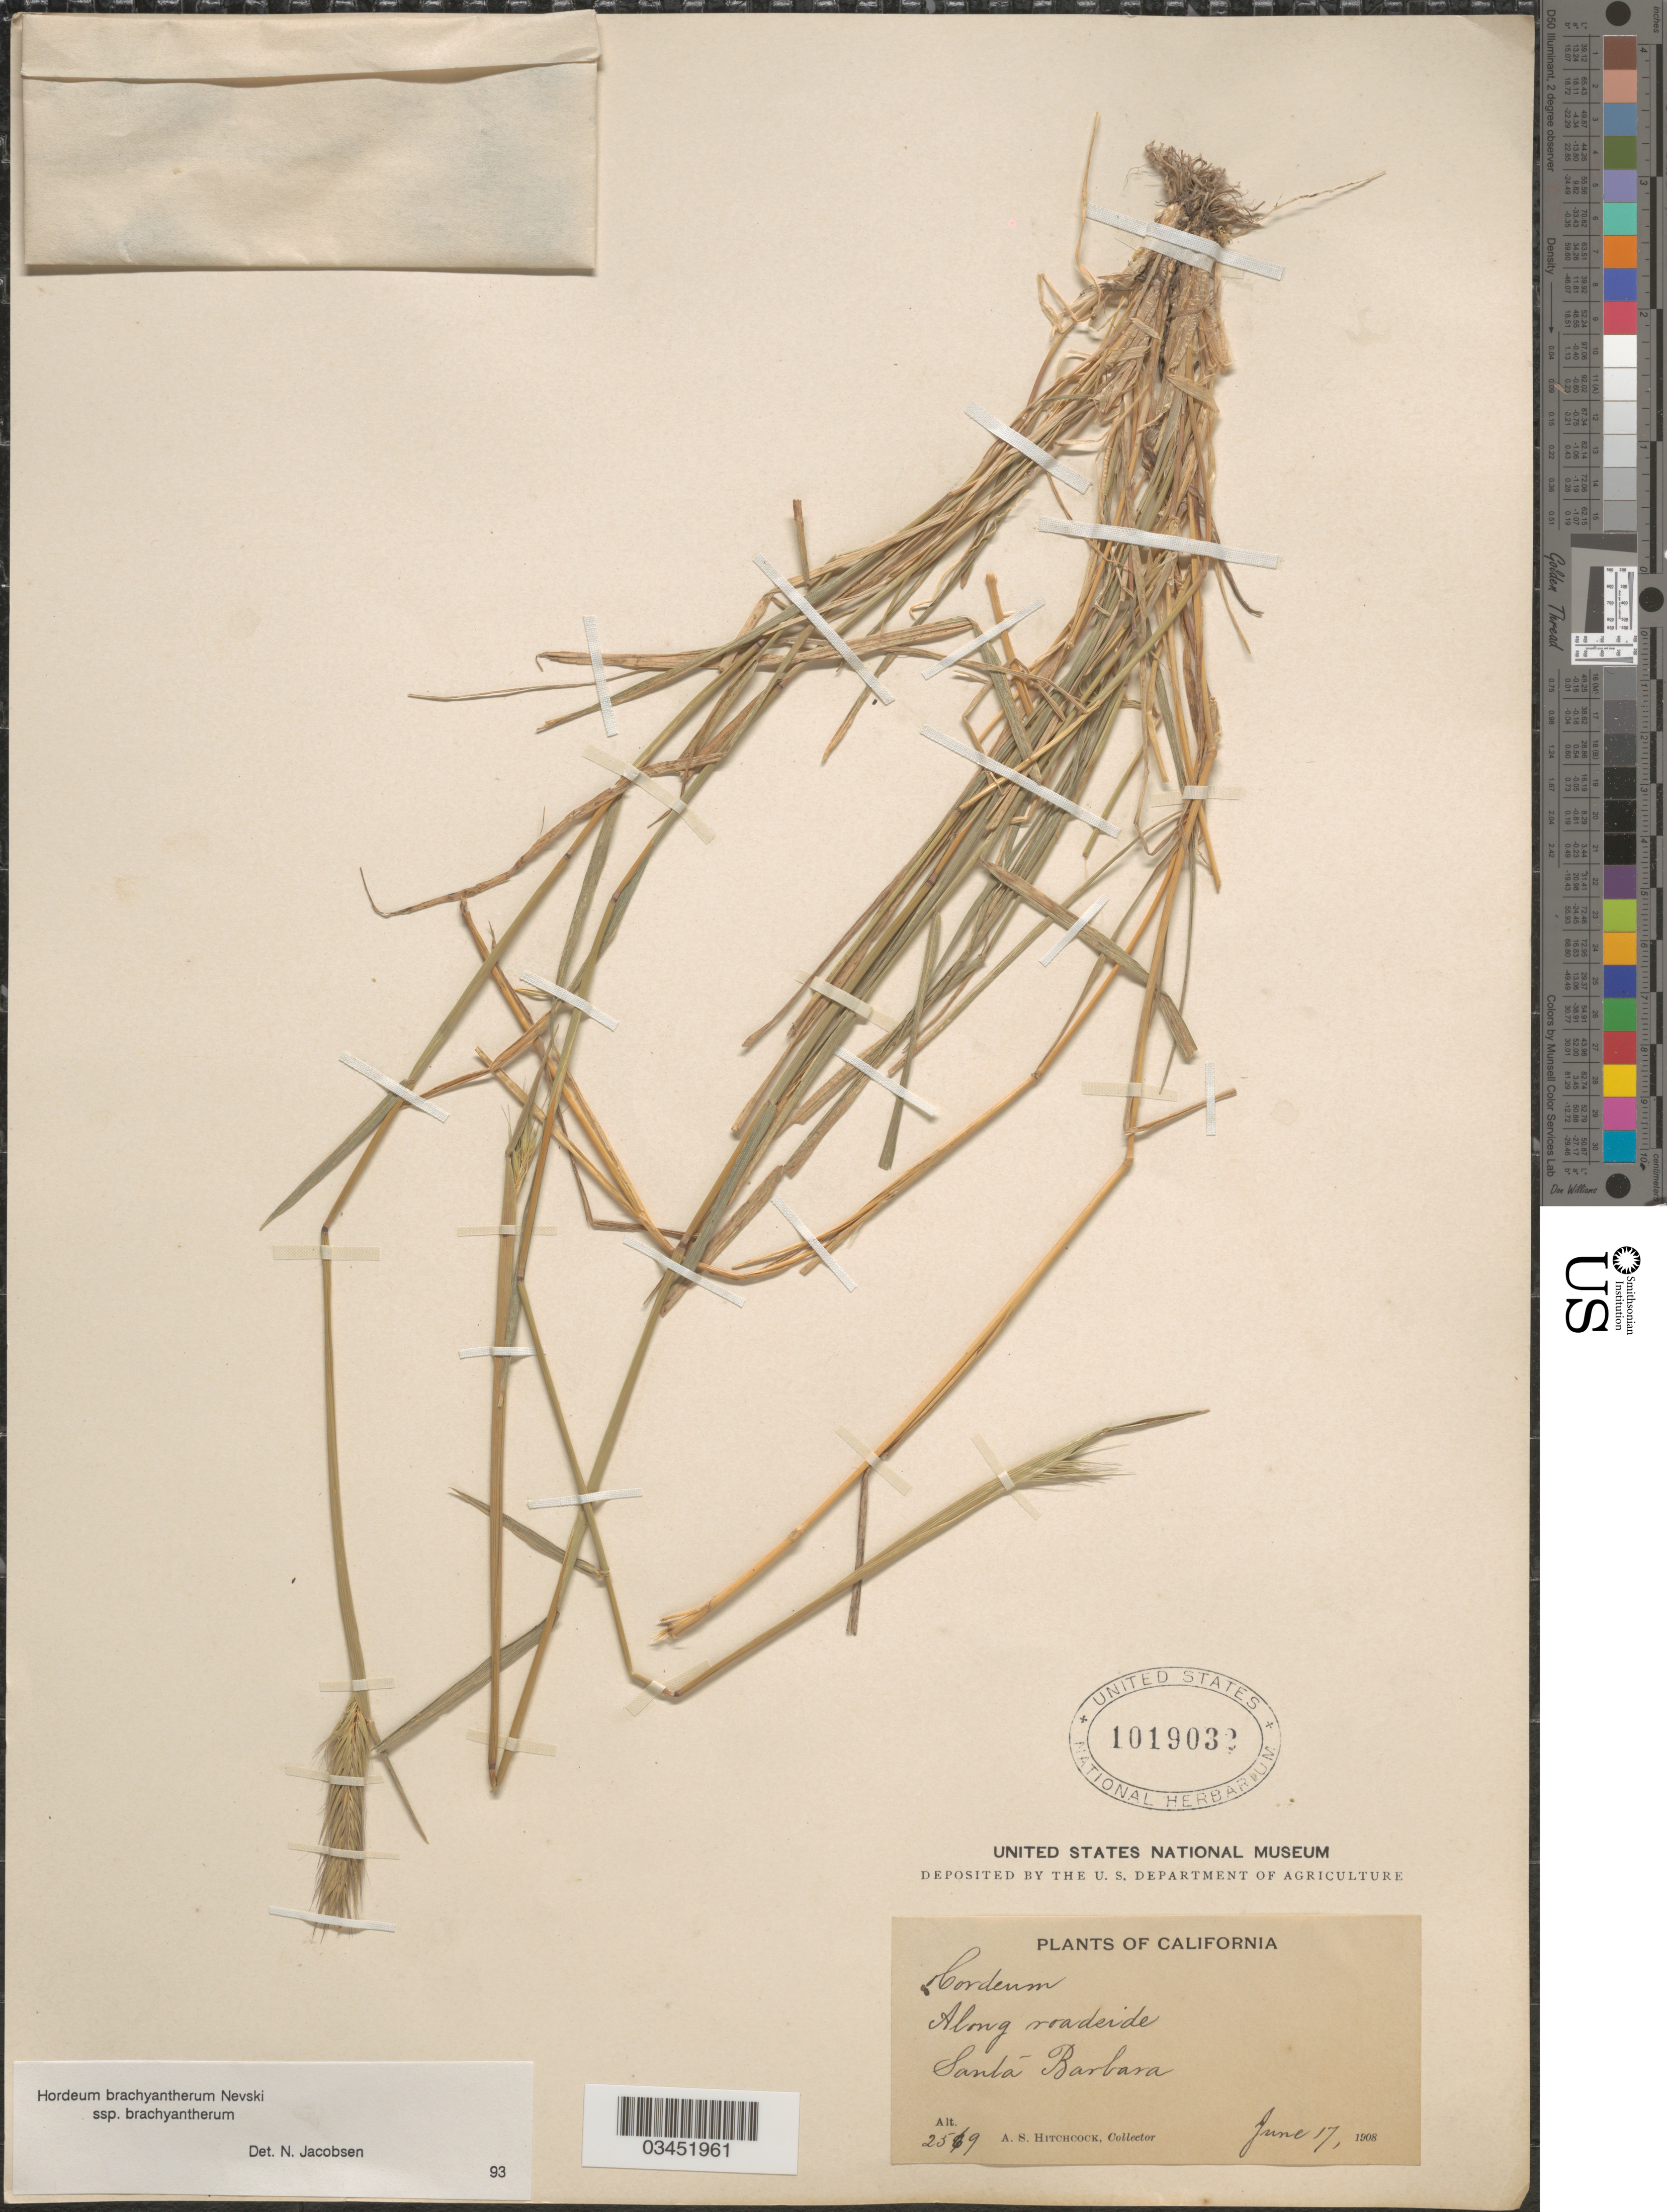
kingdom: Plantae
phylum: Tracheophyta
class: Liliopsida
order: Poales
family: Poaceae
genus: Hordeum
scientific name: Hordeum brachyantherum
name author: Nevski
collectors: A. S. Hitchcock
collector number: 259*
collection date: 1908-06-17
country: United States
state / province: California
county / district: Santa Barbara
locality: Along roadside. Santa Barbara.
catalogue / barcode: US 1019032